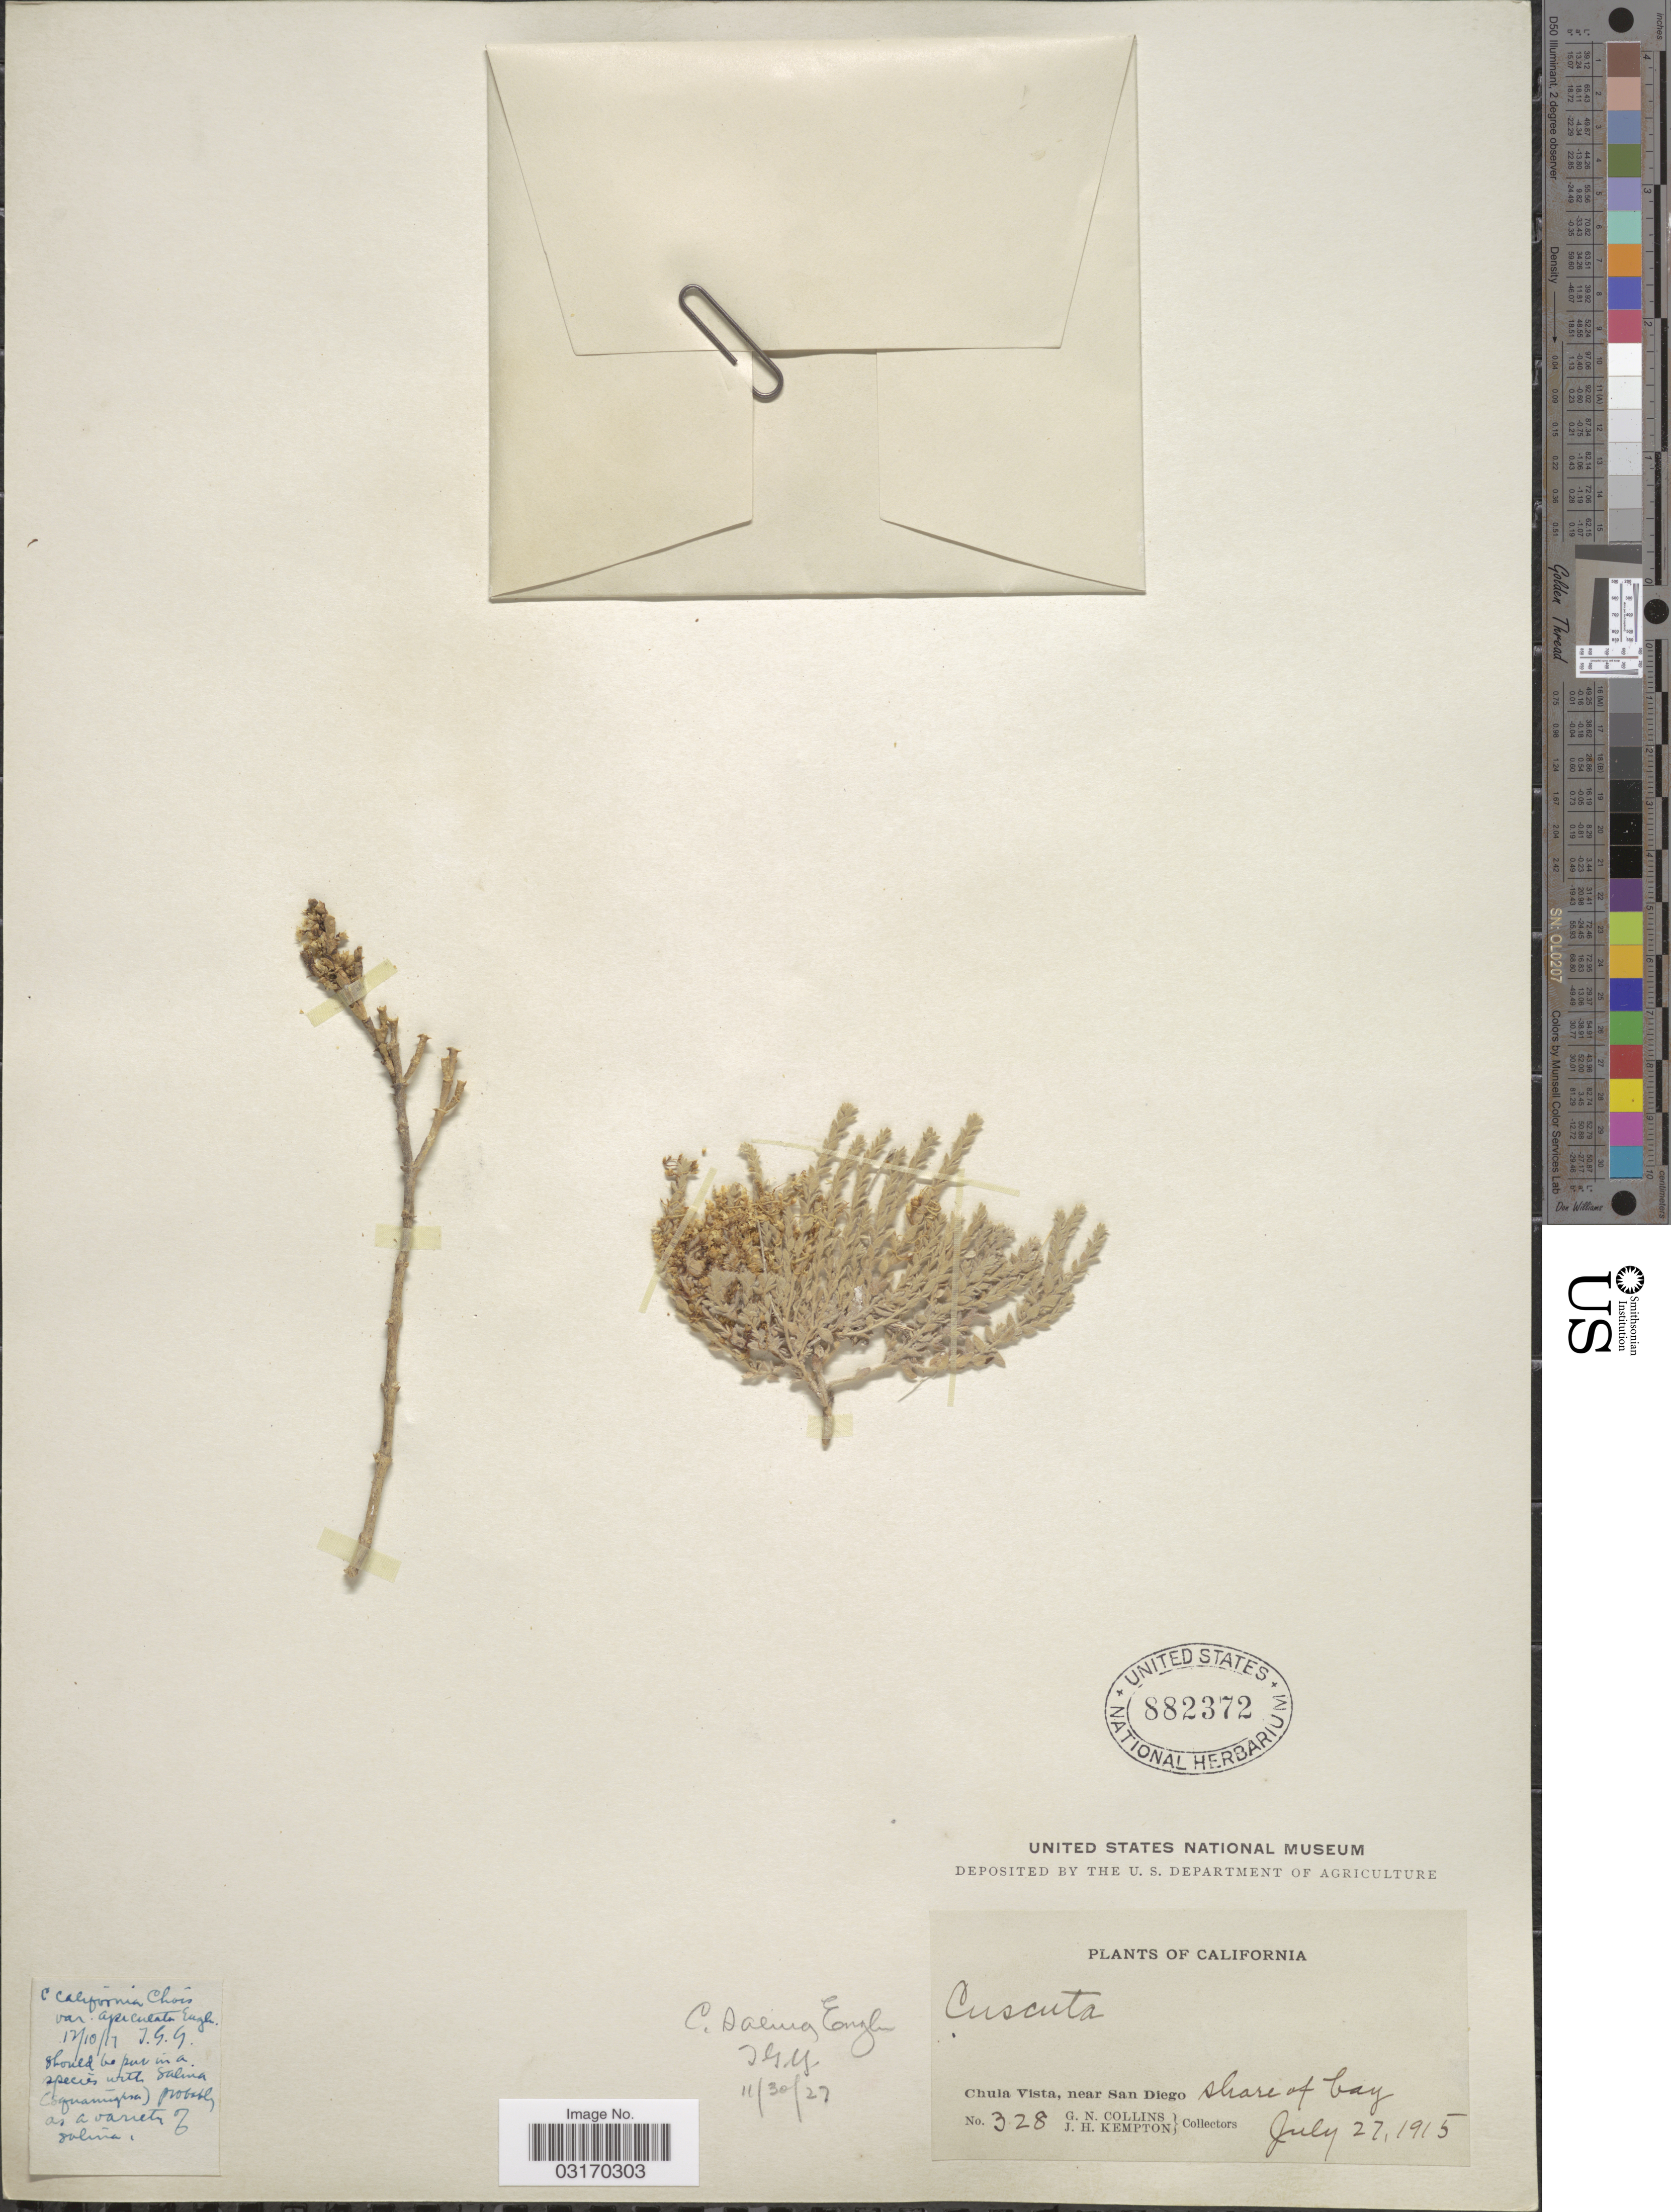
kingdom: Plantae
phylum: Tracheophyta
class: Magnoliopsida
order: Solanales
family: Convolvulaceae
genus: Cuscuta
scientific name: Cuscuta salina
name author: Engelm.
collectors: G. Collins & J. H. Kempton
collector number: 328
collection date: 1915-07-27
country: United States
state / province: California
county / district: San Diego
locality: Chula Vista, near San Diego, shore of bay.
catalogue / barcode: US 882372